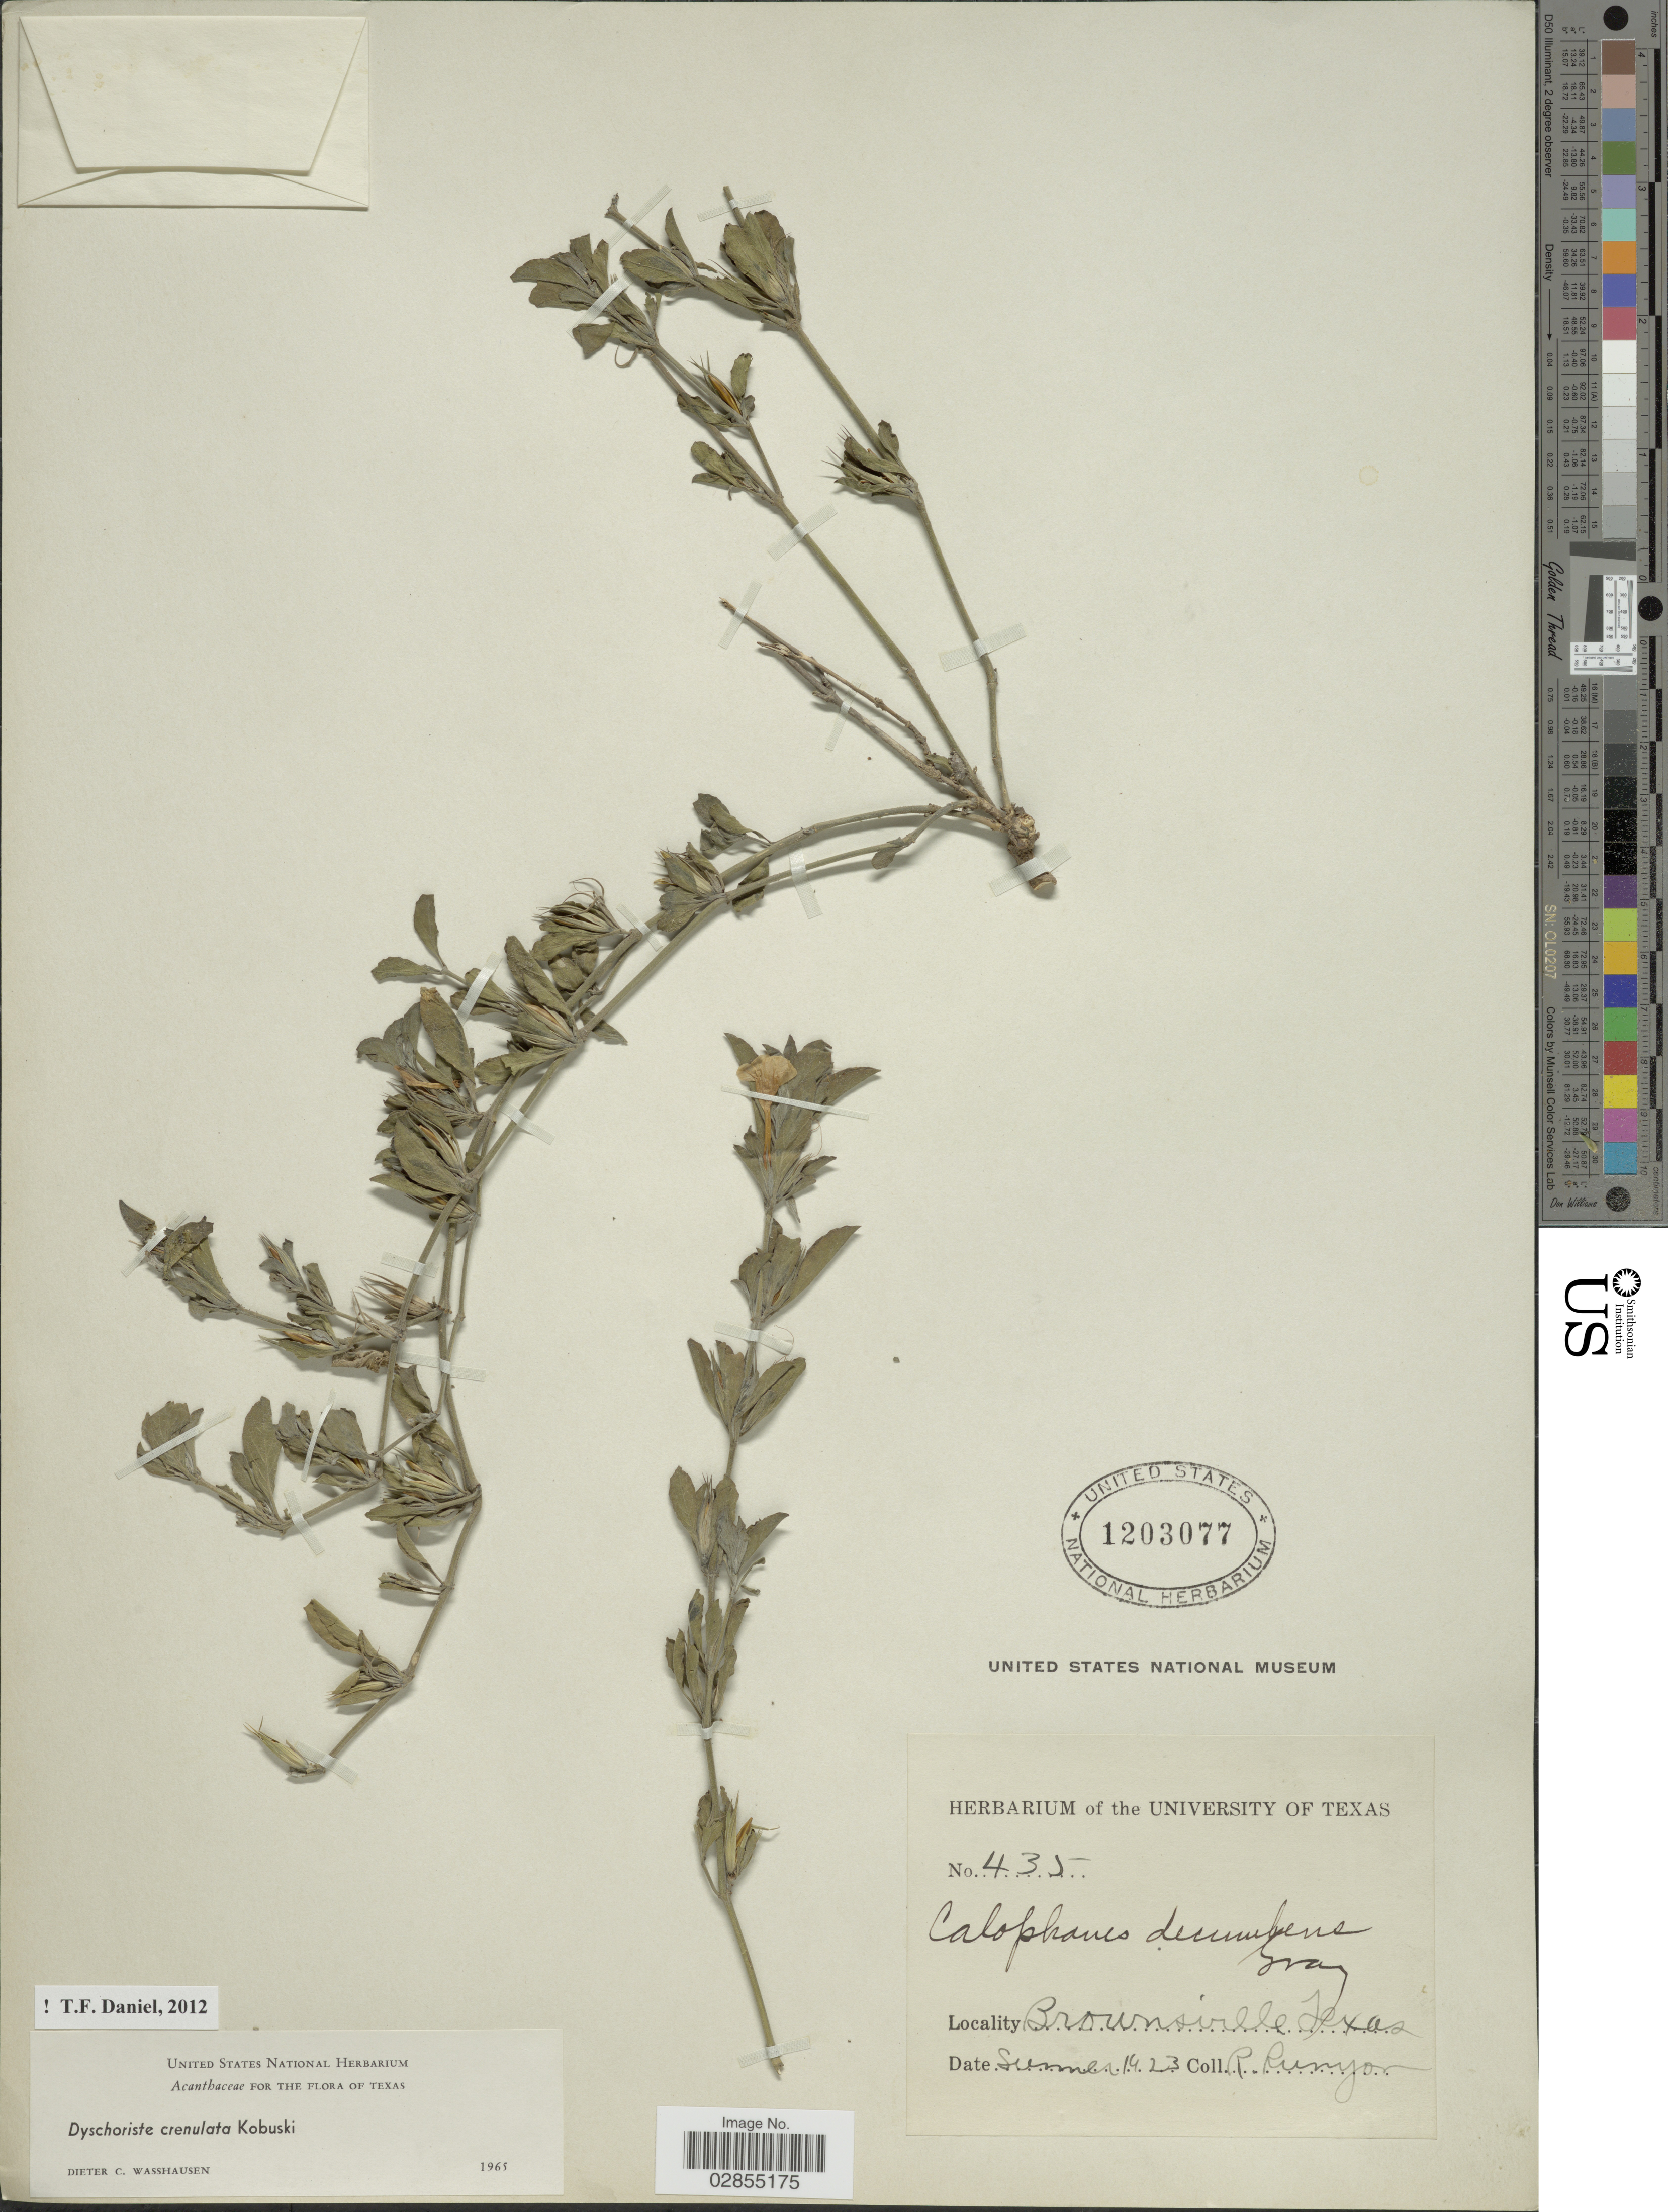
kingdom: Plantae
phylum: Tracheophyta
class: Magnoliopsida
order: Lamiales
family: Acanthaceae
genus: Dyschoriste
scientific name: Dyschoriste crenulata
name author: Kobuski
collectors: R. Runyon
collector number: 435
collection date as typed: Summer 1923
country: United States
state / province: Texas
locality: Brownsville.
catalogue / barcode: US 1203077